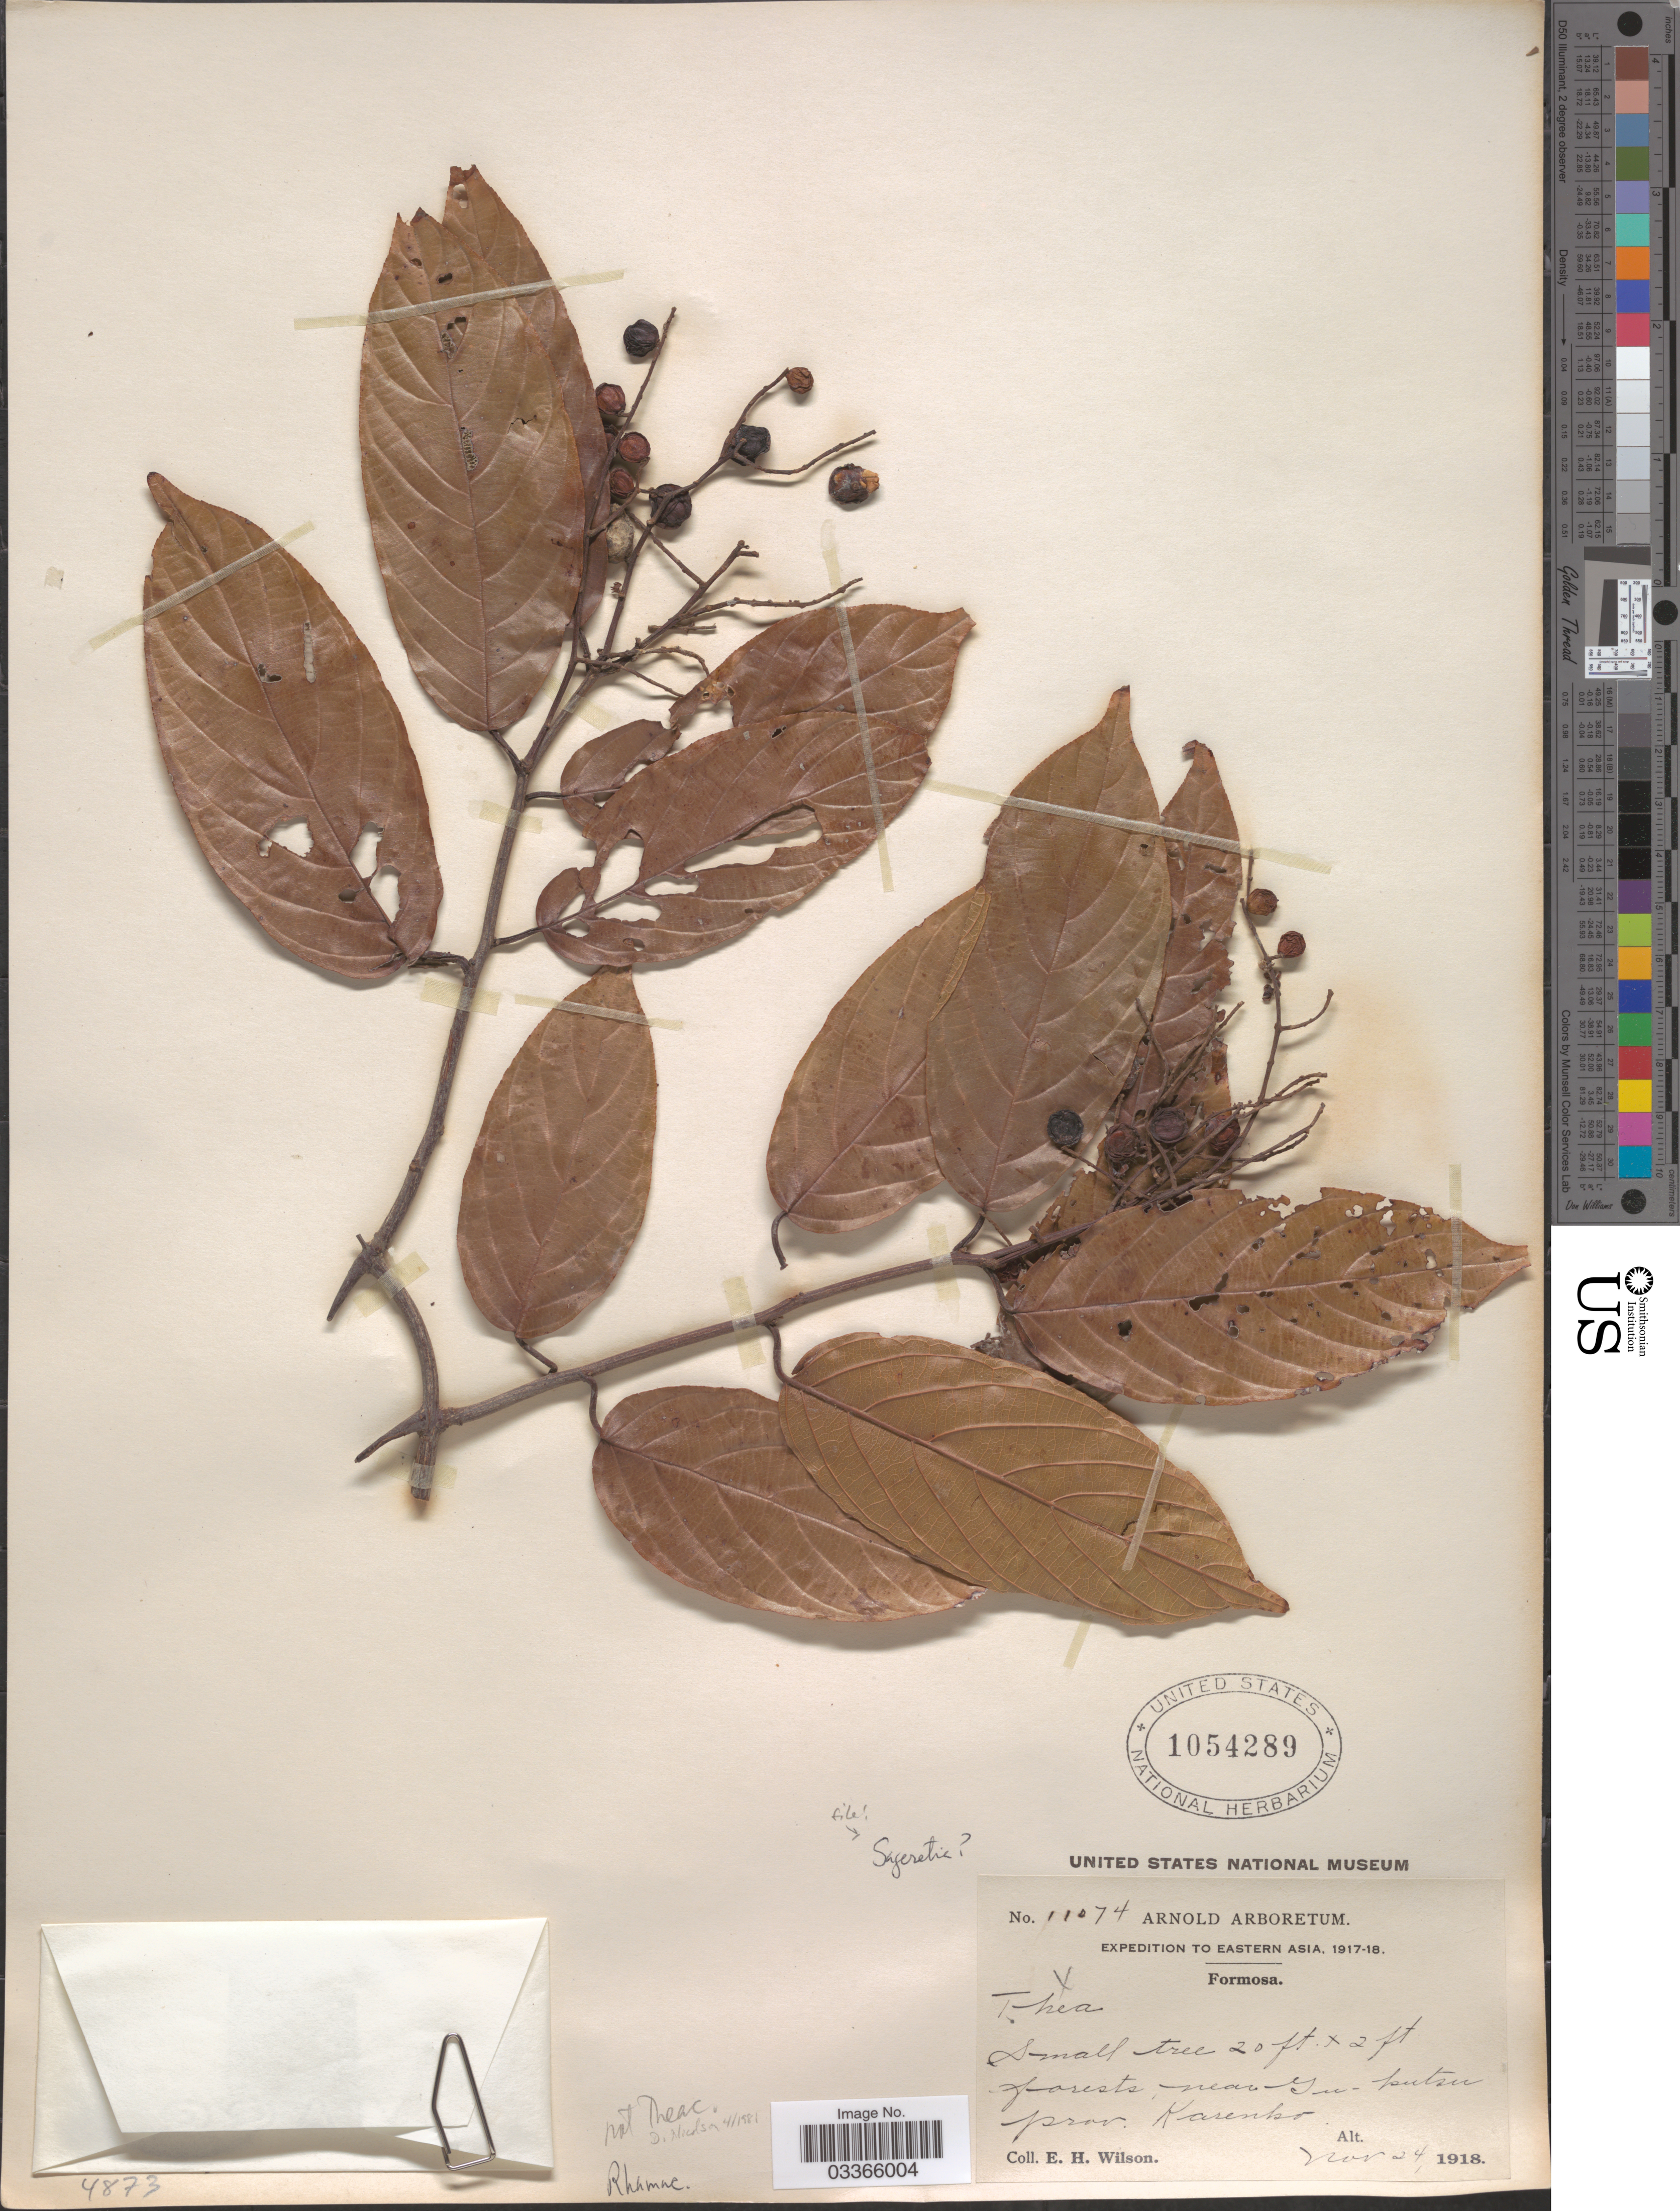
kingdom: Plantae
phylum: Tracheophyta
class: Magnoliopsida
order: Rosales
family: Rhamnaceae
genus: Sageretia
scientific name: Sageretia sp.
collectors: E. Wilson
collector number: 11074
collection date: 1918-11-24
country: Taiwan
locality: Eastern Asia, Formosa, near Gukutsu Prov. Karenko.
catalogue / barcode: US 1054289